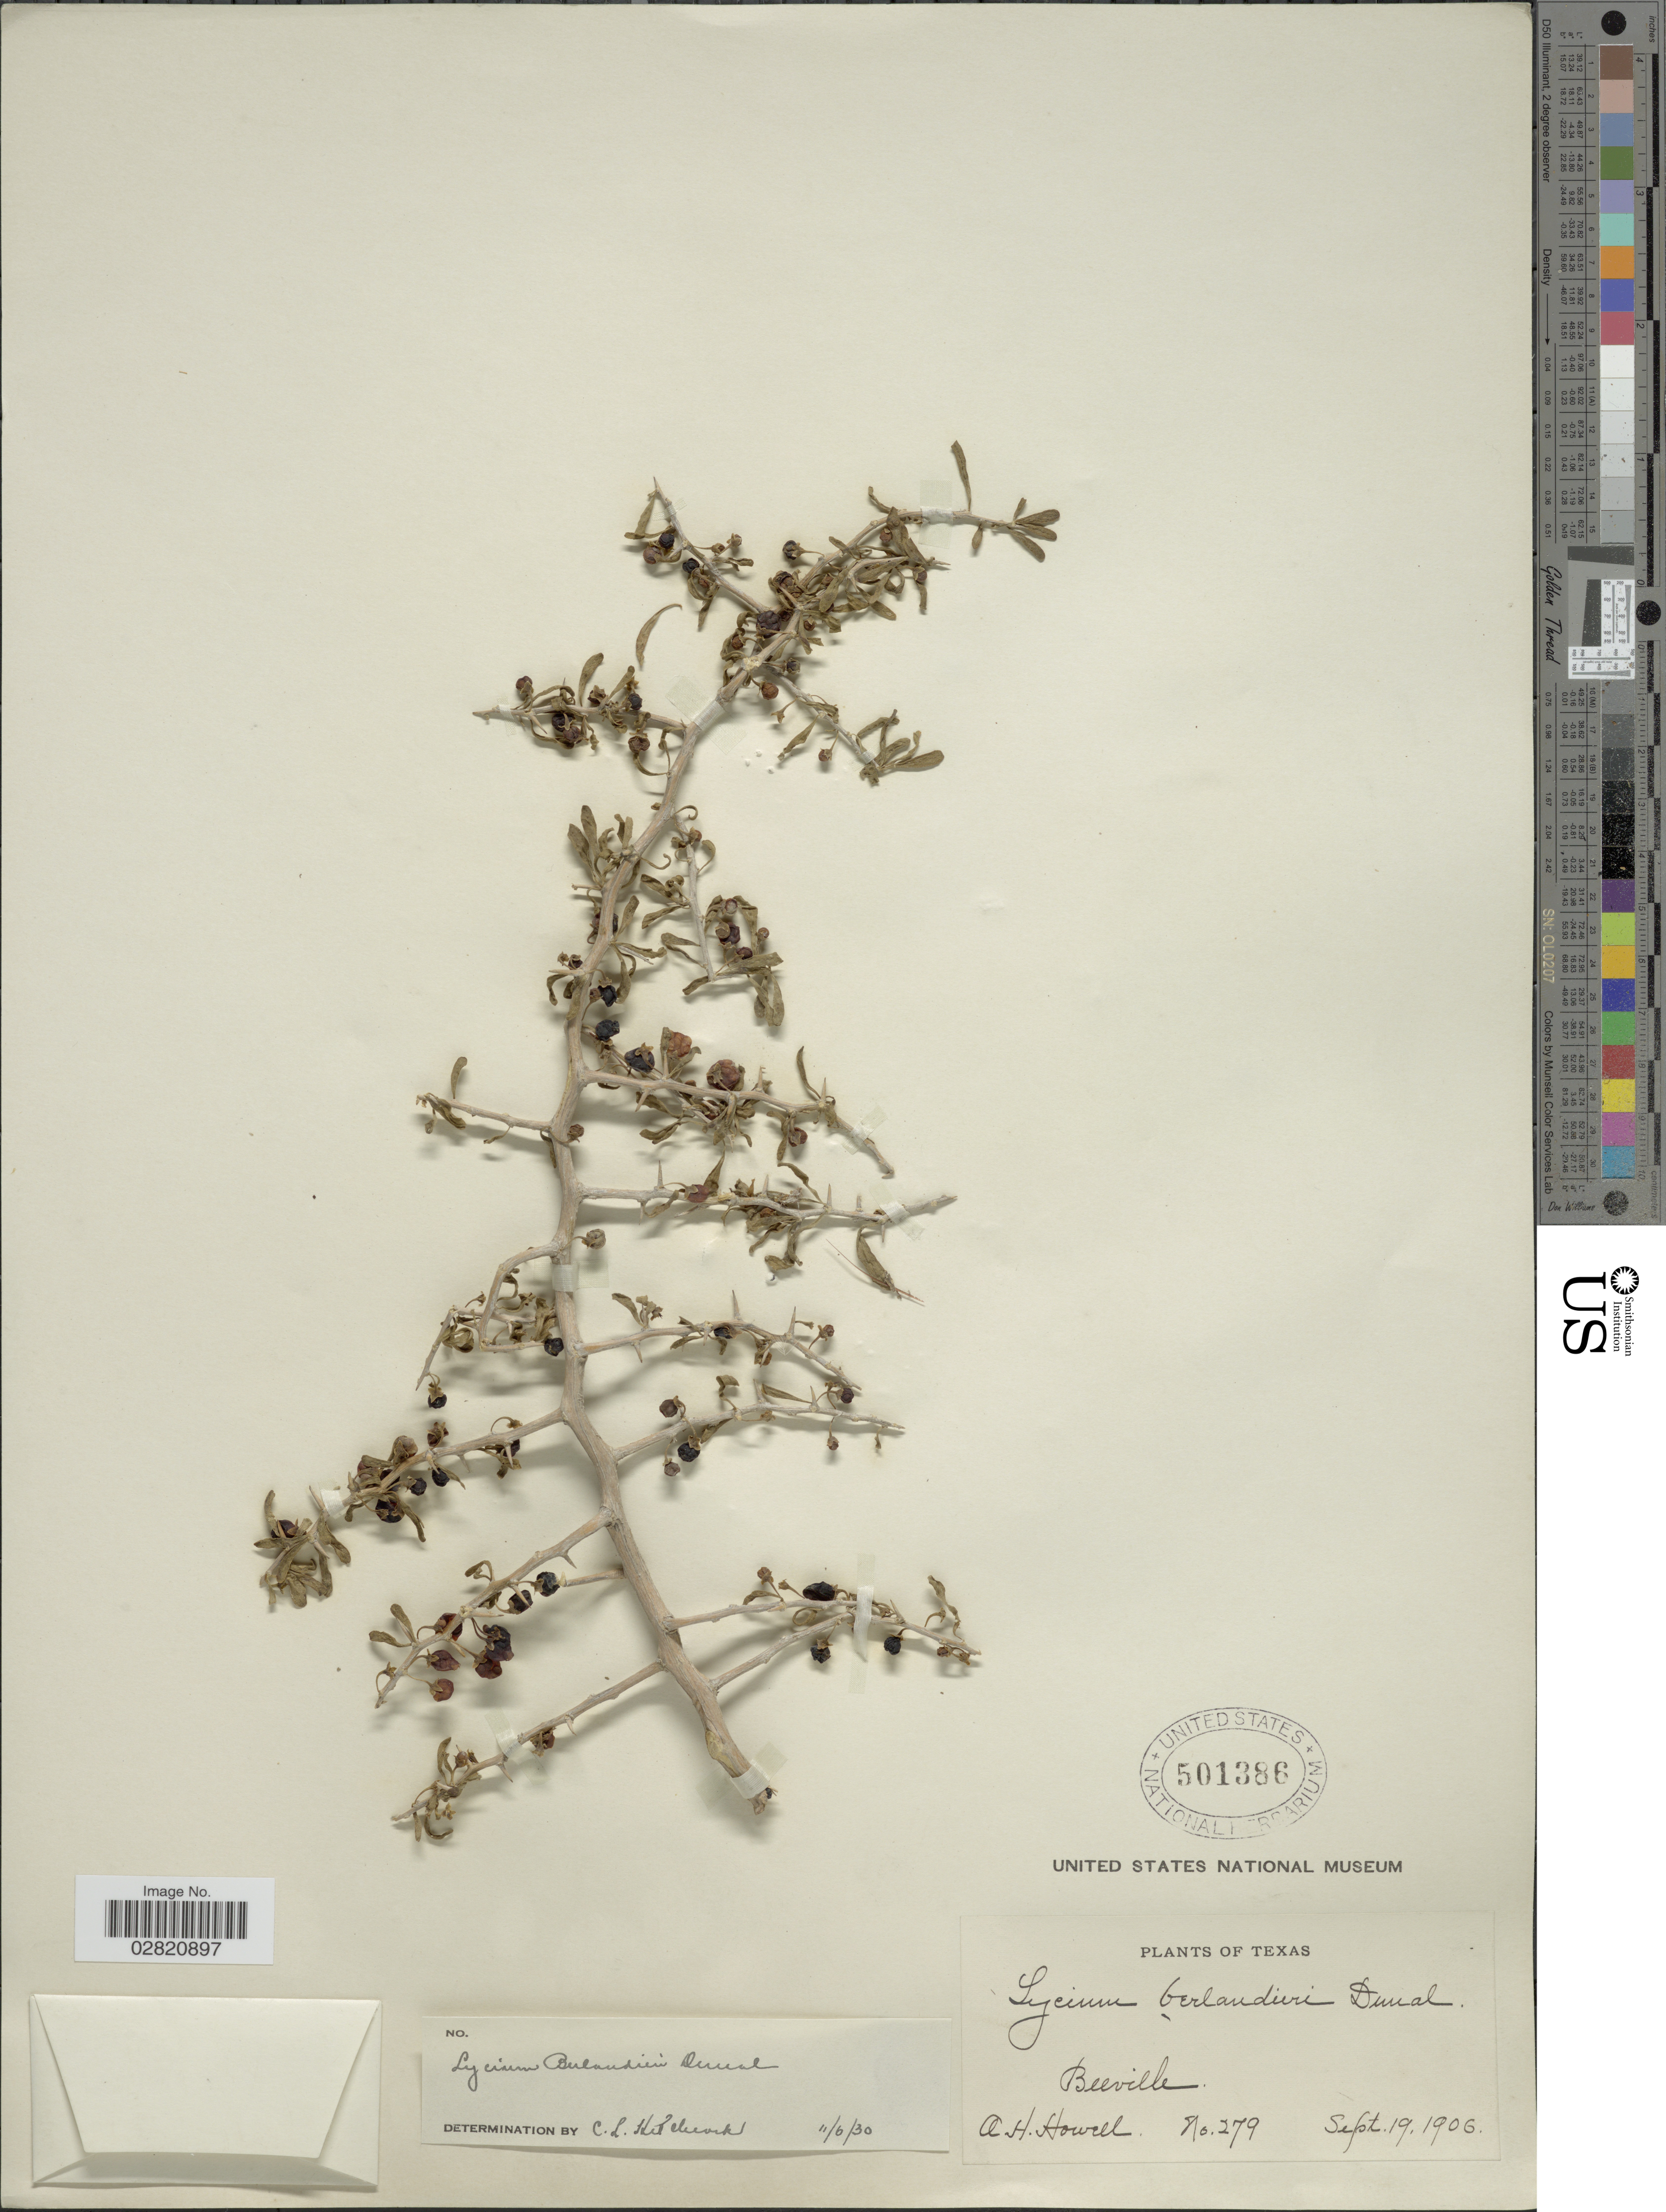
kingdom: Plantae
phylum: Tracheophyta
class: Magnoliopsida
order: Solanales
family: Solanaceae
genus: Lycium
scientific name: Lycium berlandieri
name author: Dunal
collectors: A. Howell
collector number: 279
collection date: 1906-09-19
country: United States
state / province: Texas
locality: Beeville.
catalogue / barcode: US 501386